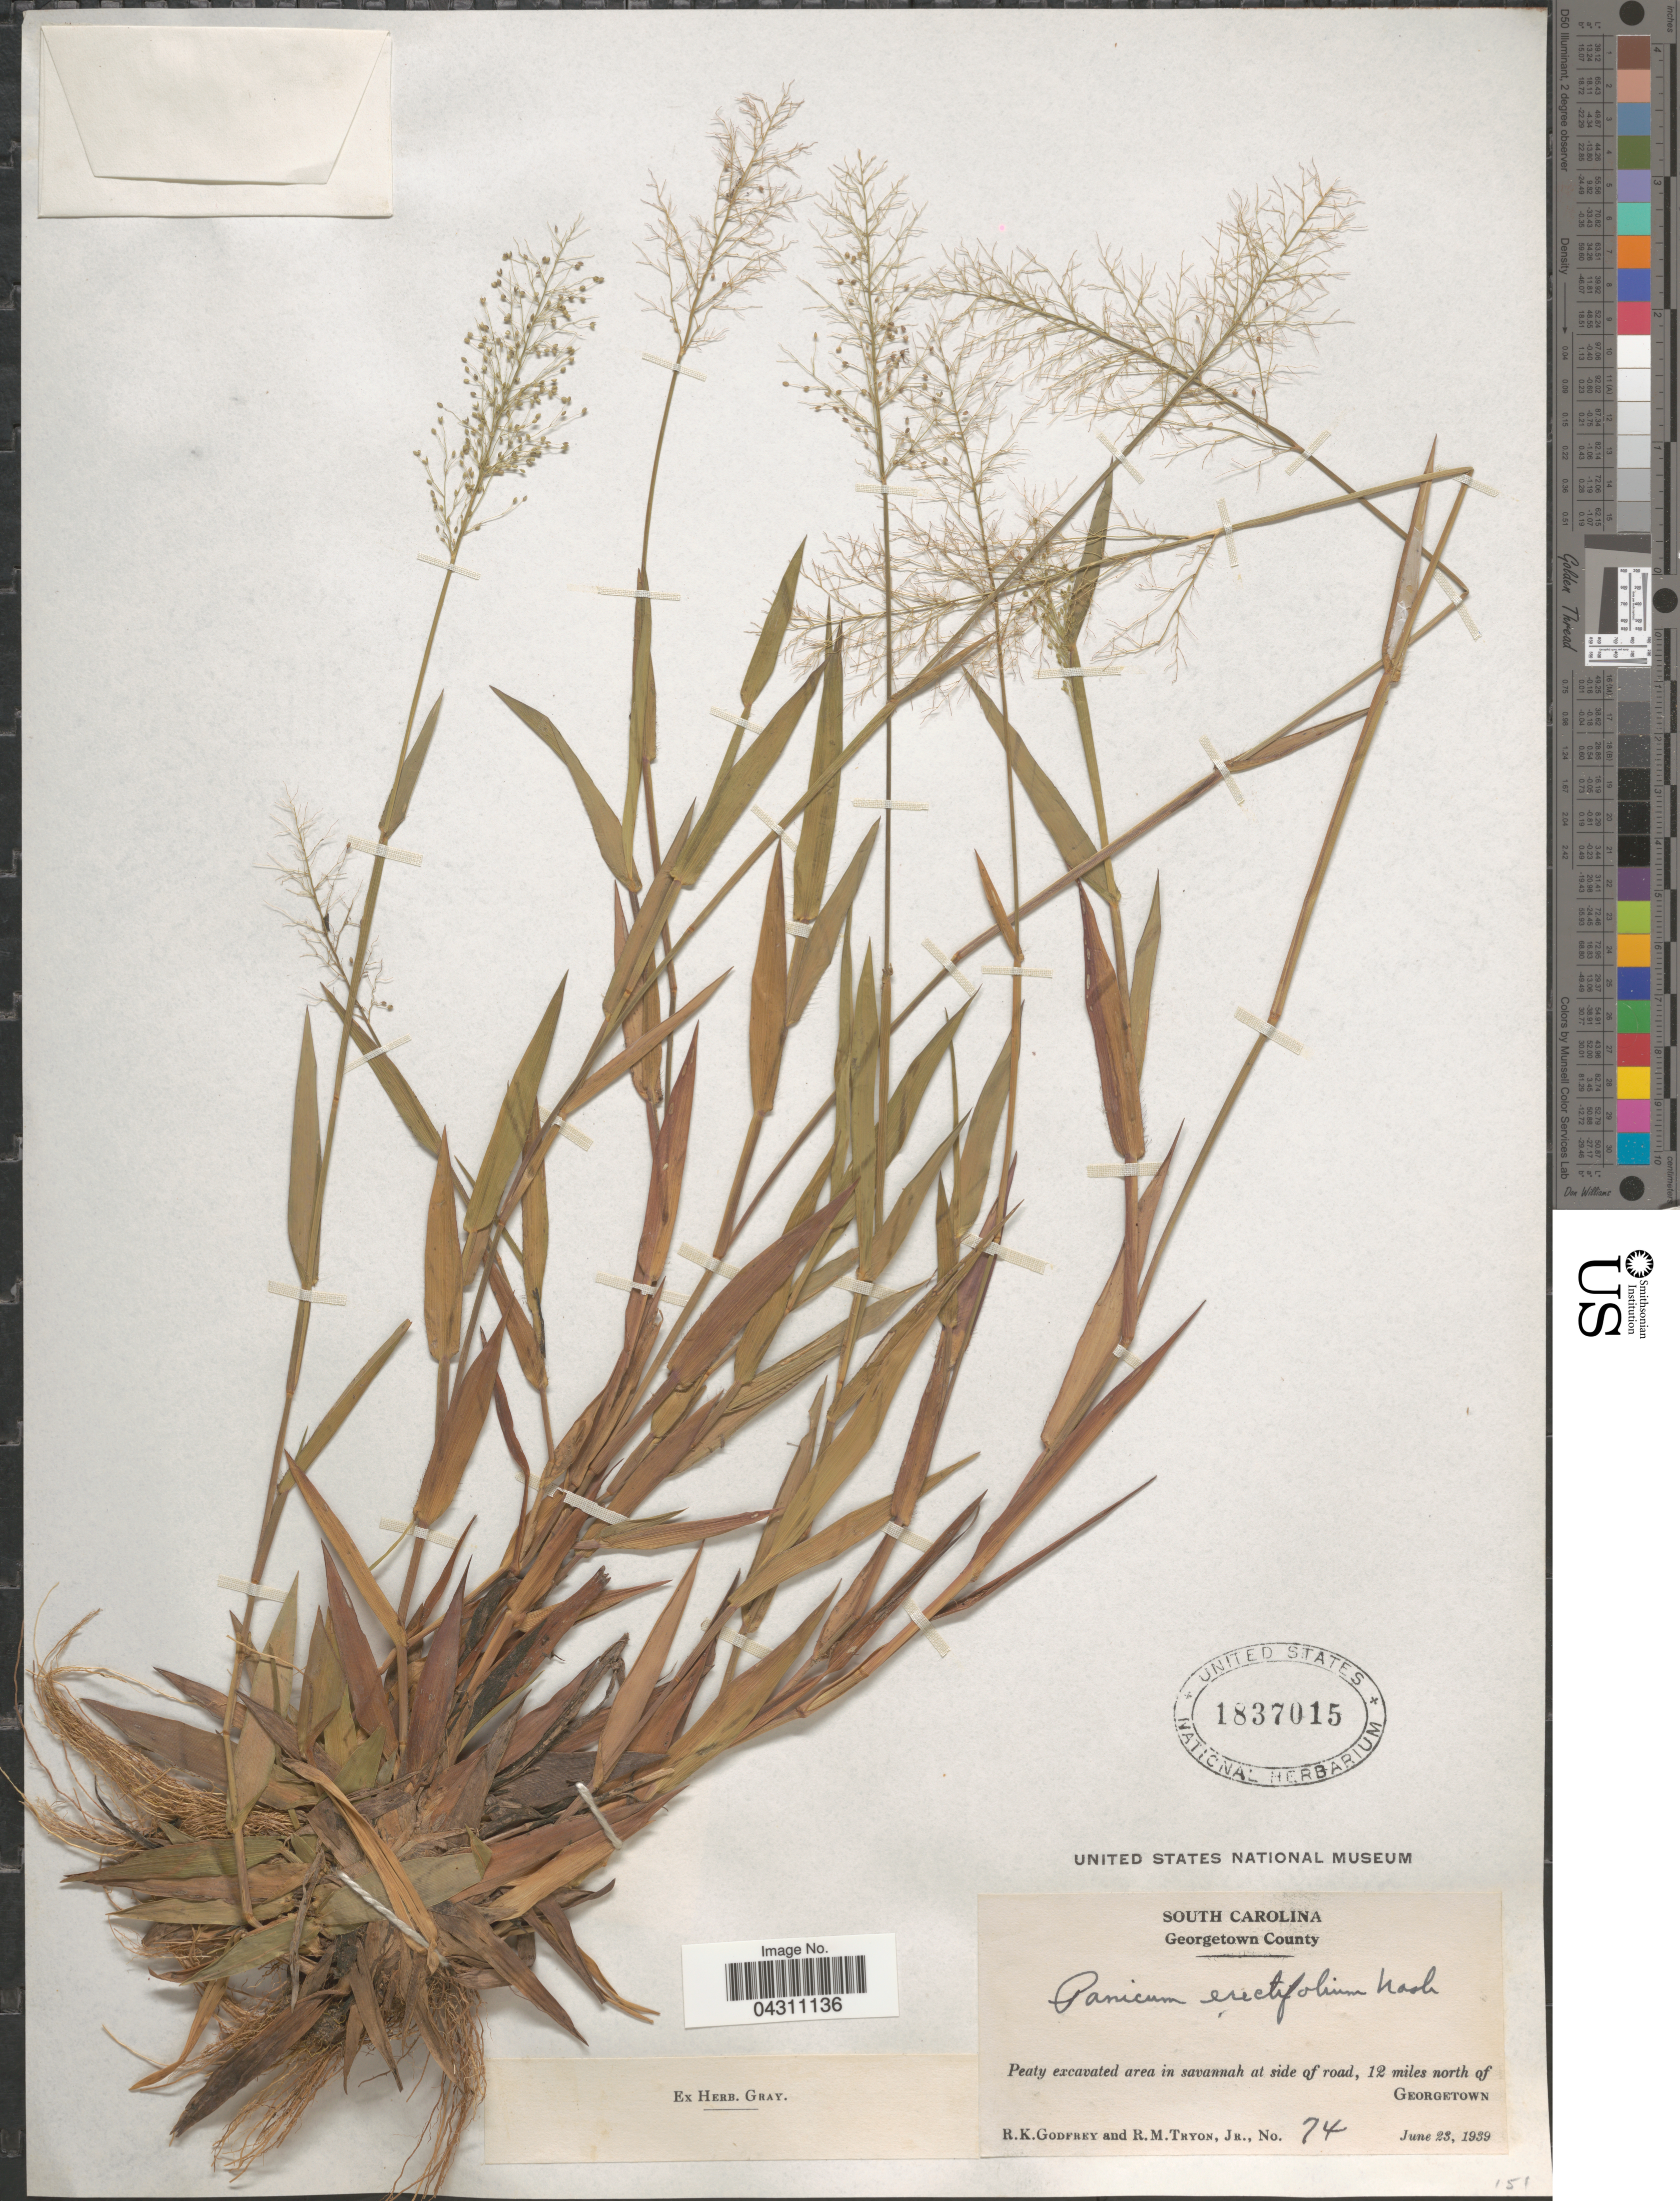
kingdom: Plantae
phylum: Tracheophyta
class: Liliopsida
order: Poales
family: Poaceae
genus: Dichanthelium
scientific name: Dichanthelium sphaerocarpon var. floridanum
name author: (Vasey) Davidse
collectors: R. K. Godfrey & R. Tryon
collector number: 74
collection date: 1939-06-23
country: United States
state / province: South Carolina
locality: Georgetown County. Peaty excavated area in savannah at side of road, 12 miles north of Georgetown.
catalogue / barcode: US 1837015